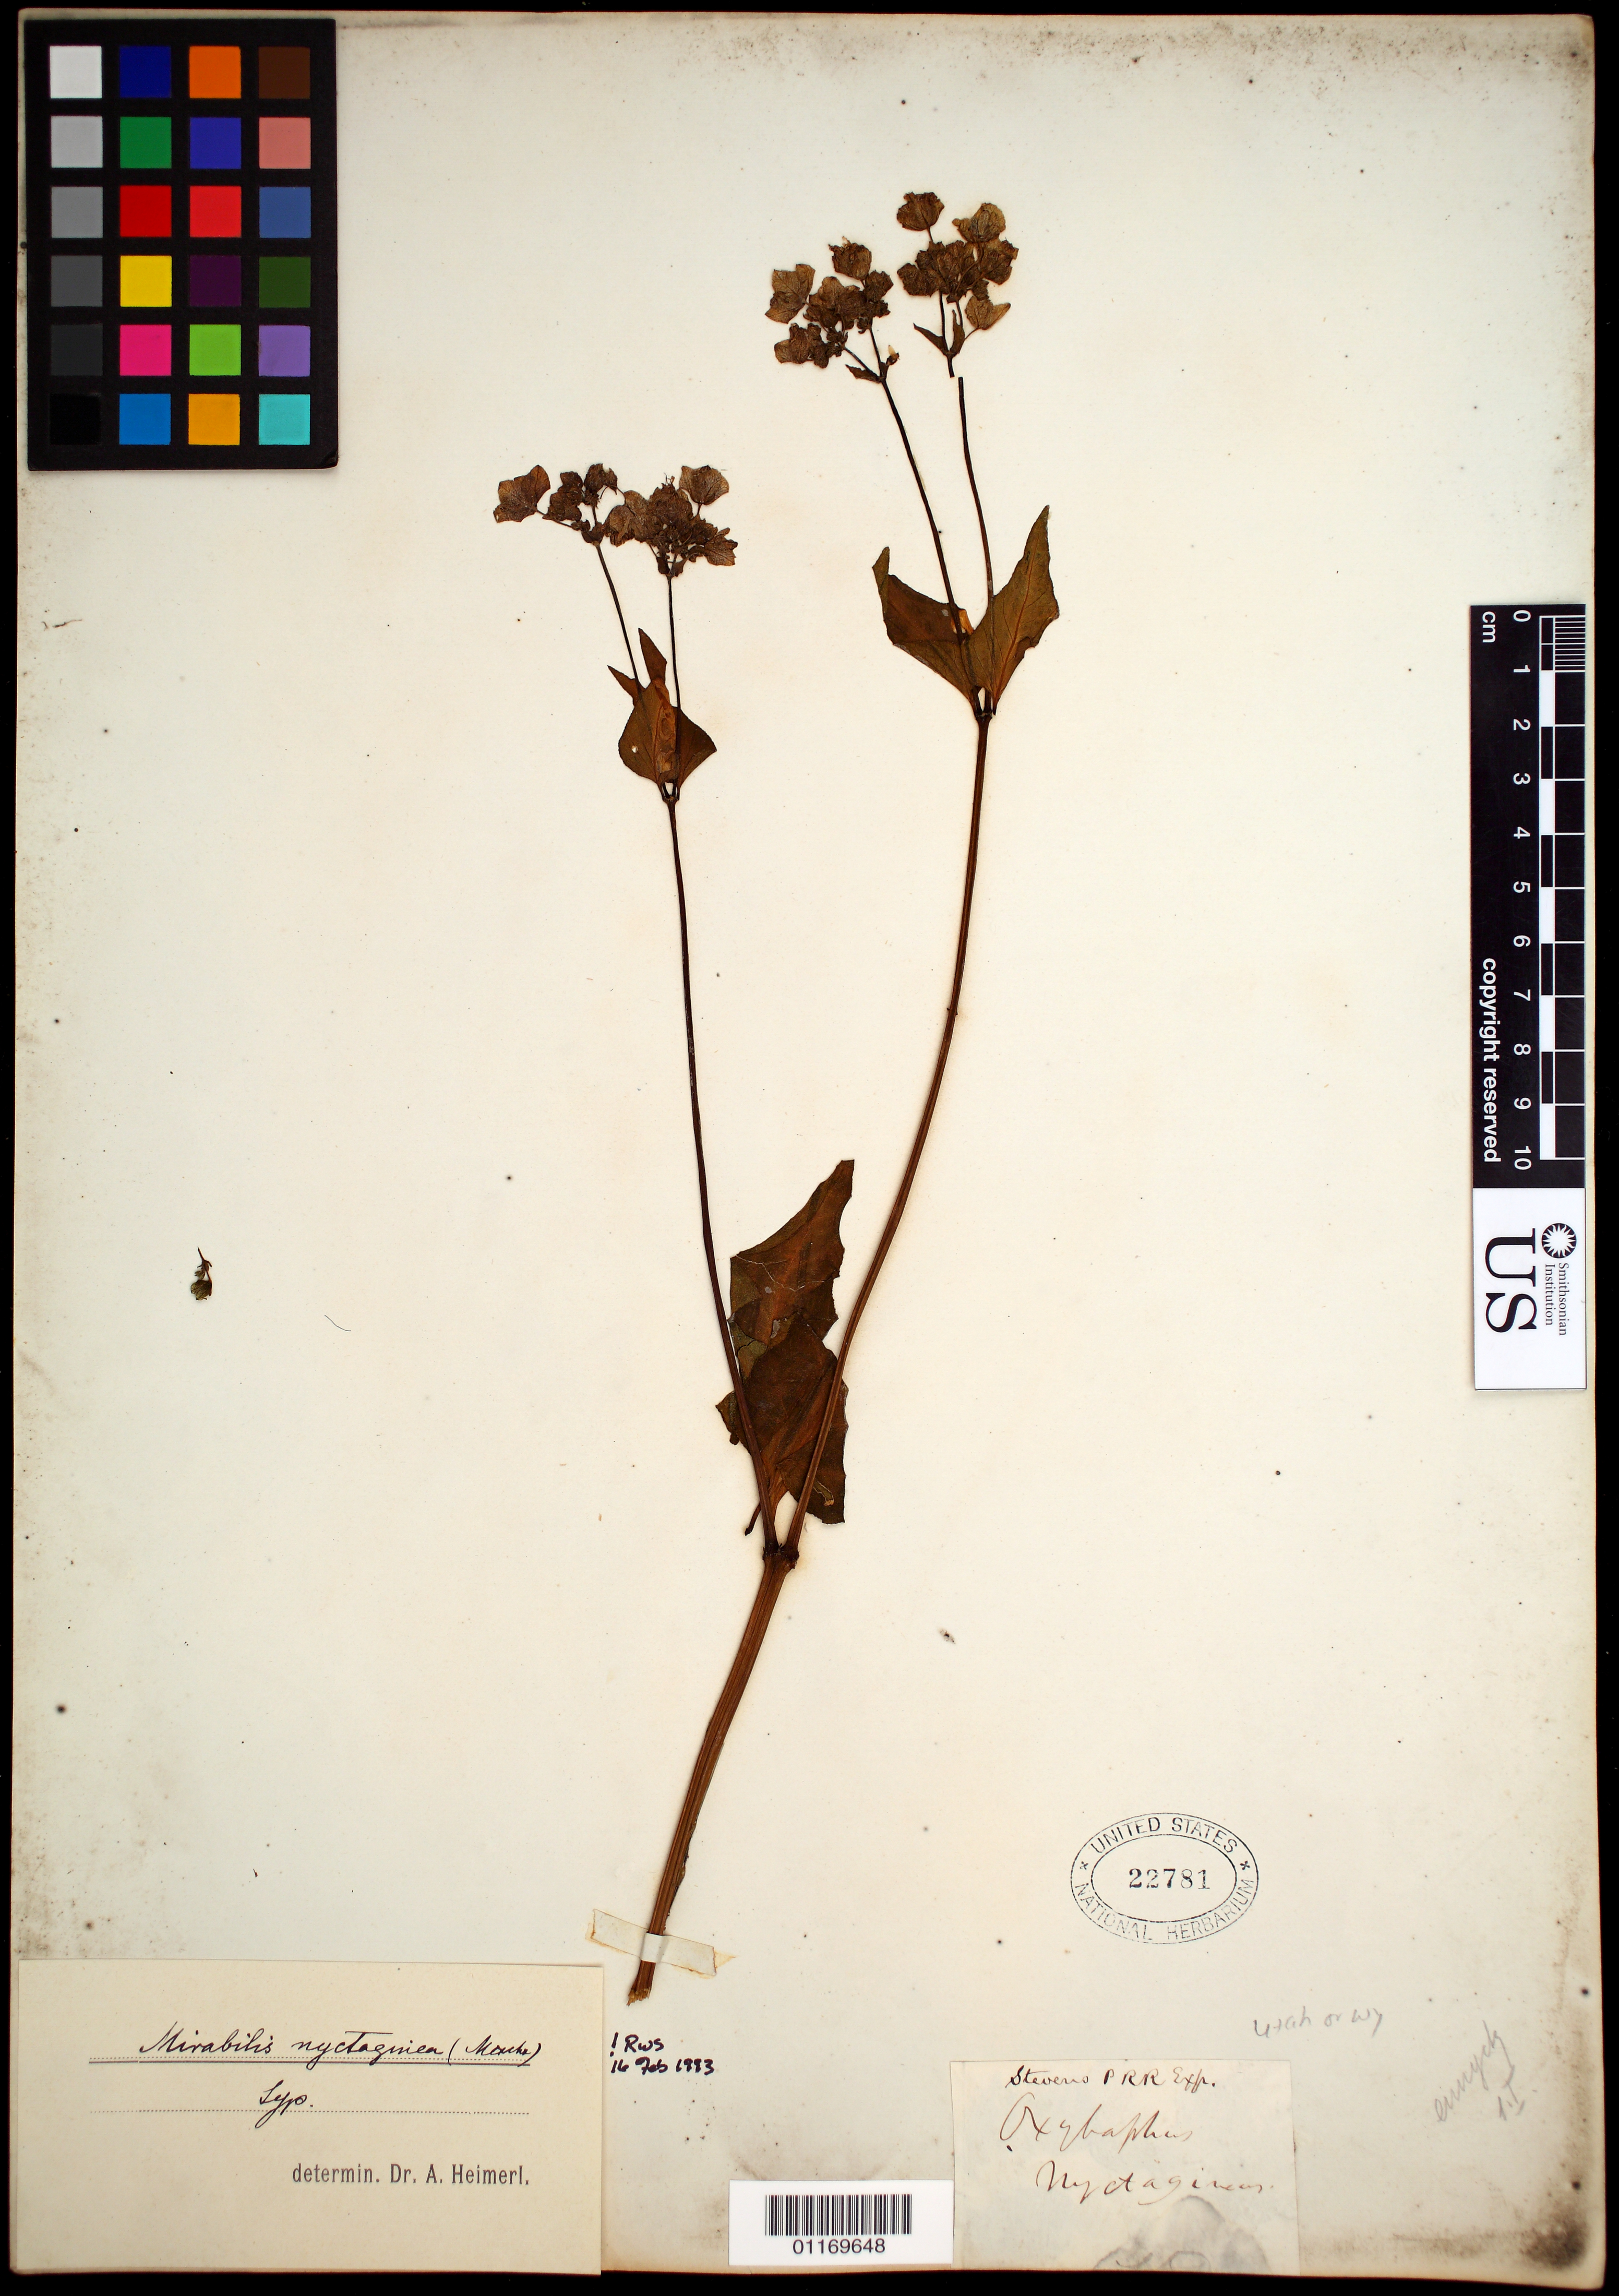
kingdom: Plantae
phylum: Tracheophyta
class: Magnoliopsida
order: Caryophyllales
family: Nyctaginaceae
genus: Mirabilis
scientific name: Mirabilis nyctaginea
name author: (Michx.) MacMill.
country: Canada / United States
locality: Camp 85-86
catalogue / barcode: US 22781